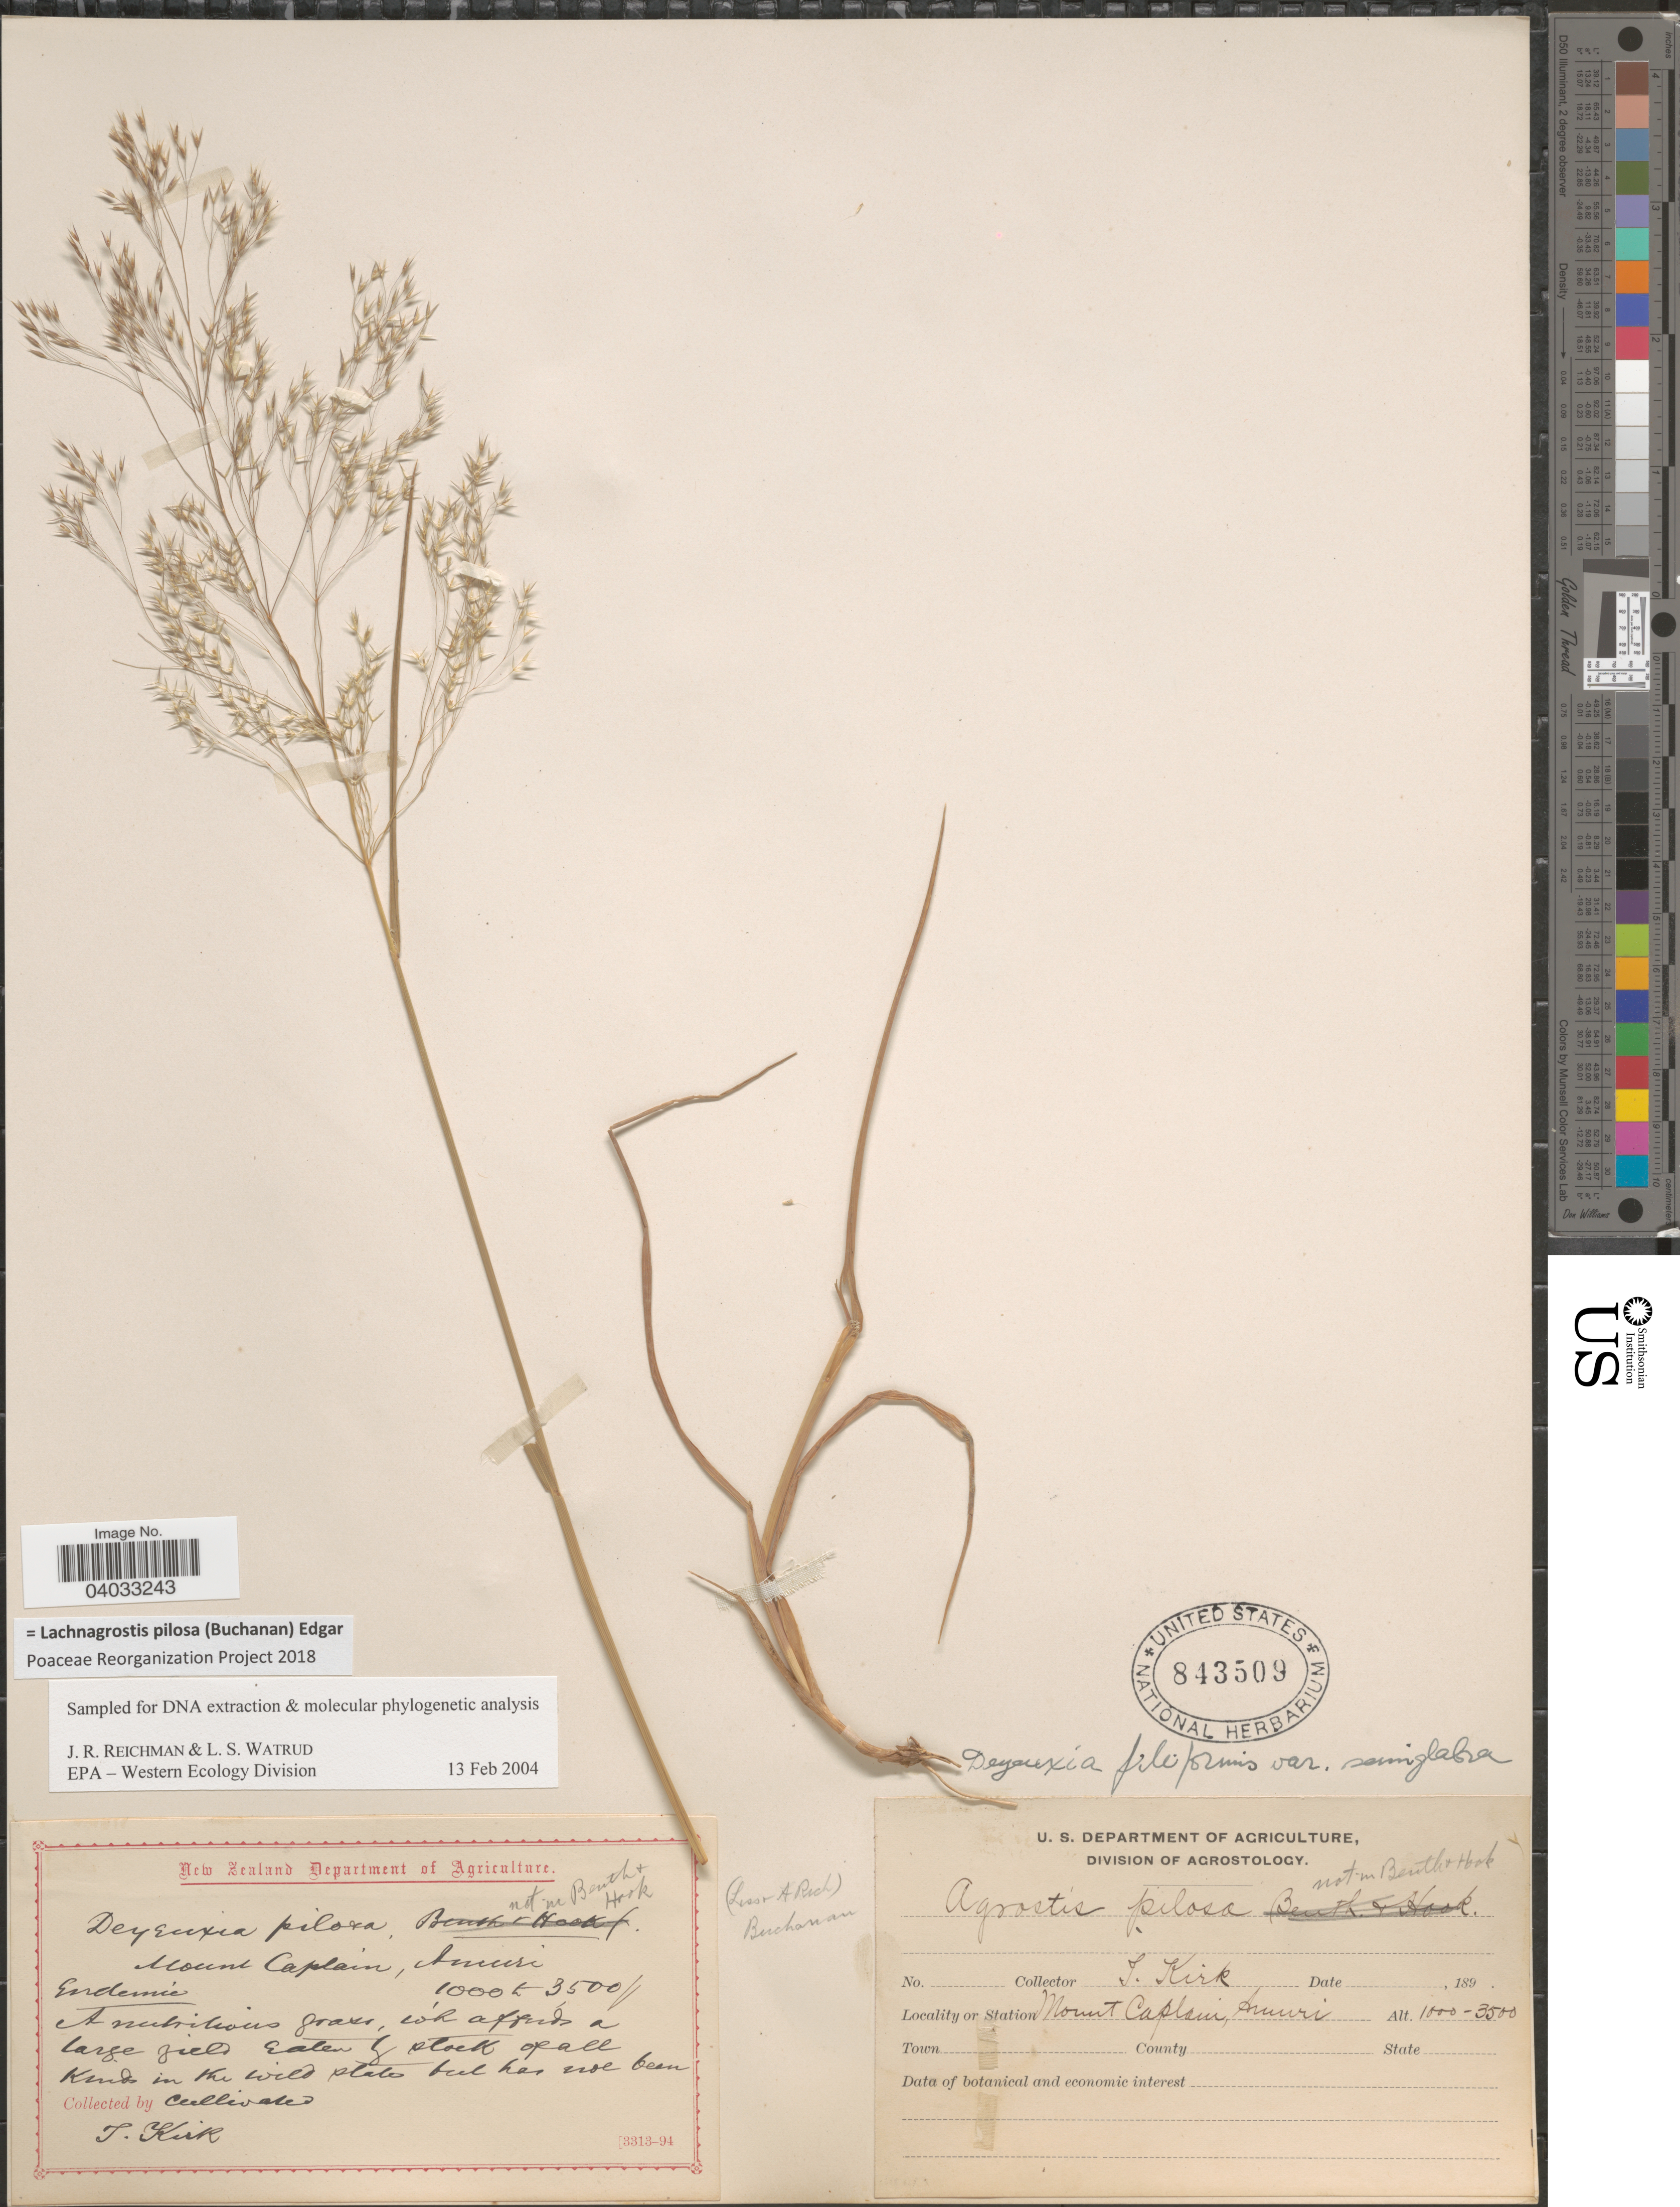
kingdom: Plantae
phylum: Tracheophyta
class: Liliopsida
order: Poales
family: Poaceae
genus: Lachnagrostis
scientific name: Lachnagrostis pilosa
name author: (Buchanan) Edgar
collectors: T. Kirk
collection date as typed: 189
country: New Zealand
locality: Station Mount Caplain, Amuri.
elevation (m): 305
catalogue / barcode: US 843509